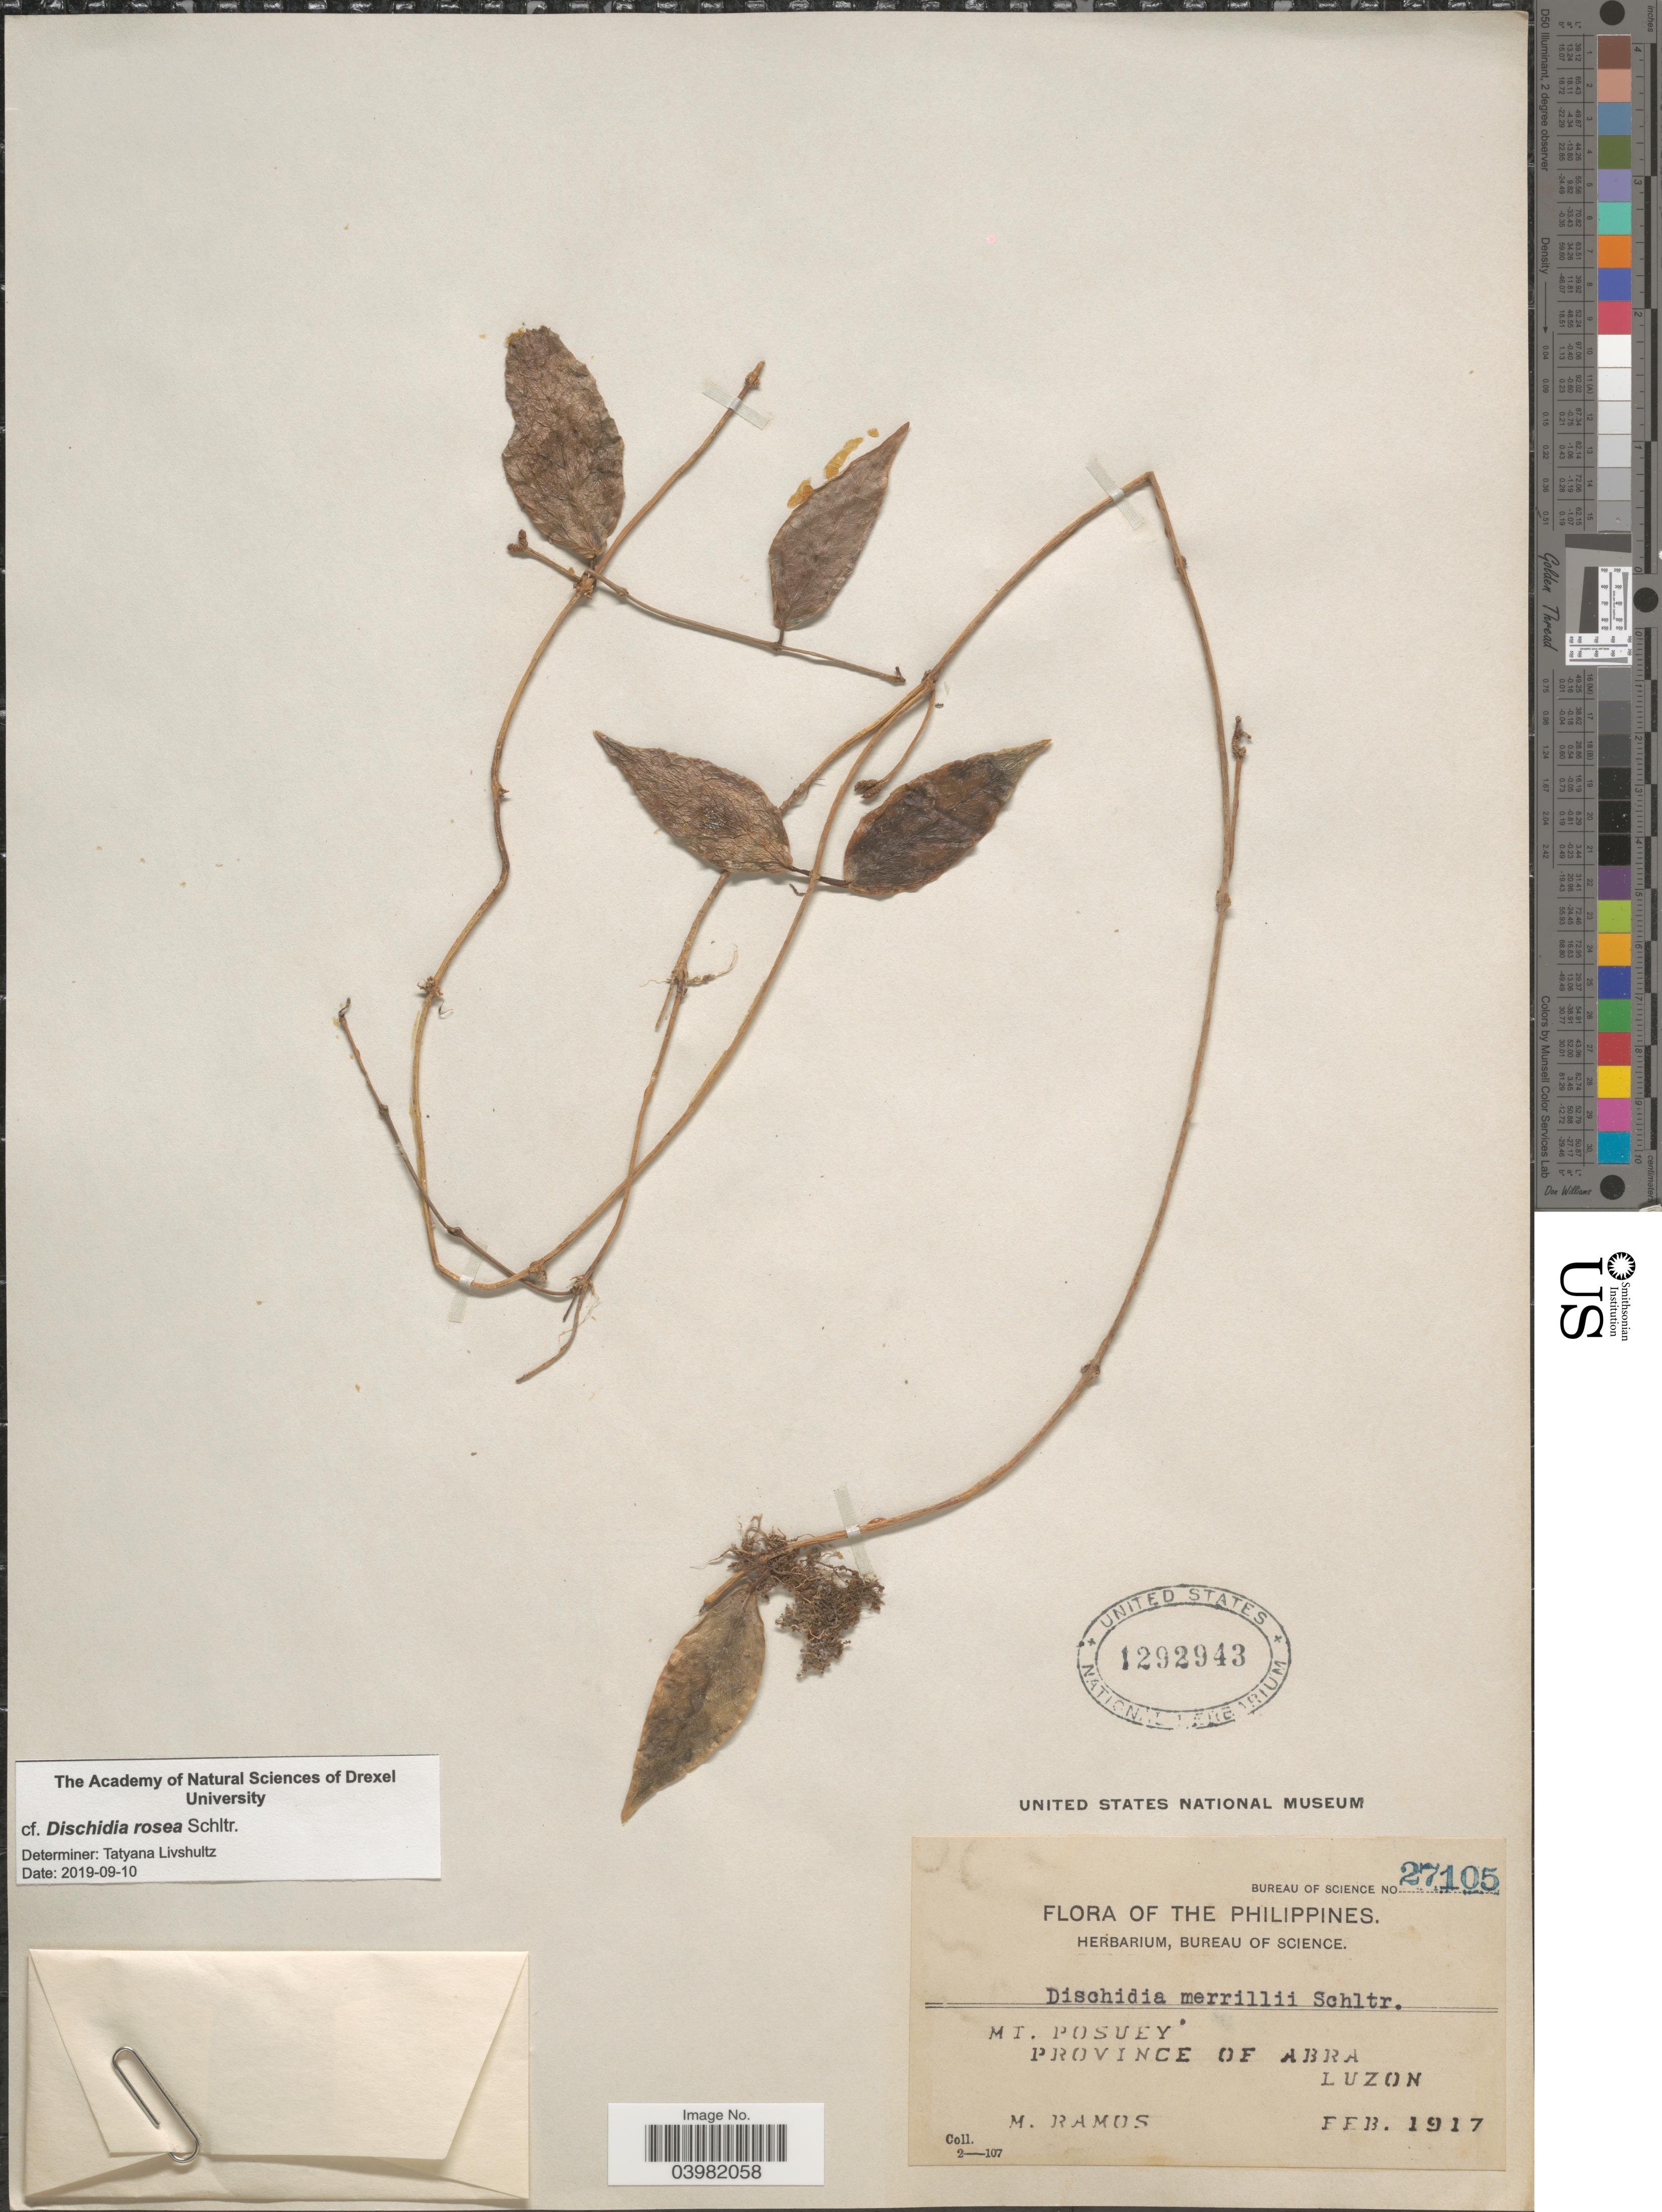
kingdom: Plantae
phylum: Tracheophyta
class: Magnoliopsida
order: Gentianales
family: Apocynaceae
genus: Dischidia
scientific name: Dischidia rosea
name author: Schltr.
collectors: M. Ramos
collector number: Bureau of Science 27105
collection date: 1917-02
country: Philippines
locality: Mt. Posuey. Province of Abra. Luzon.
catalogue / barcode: US 1292943